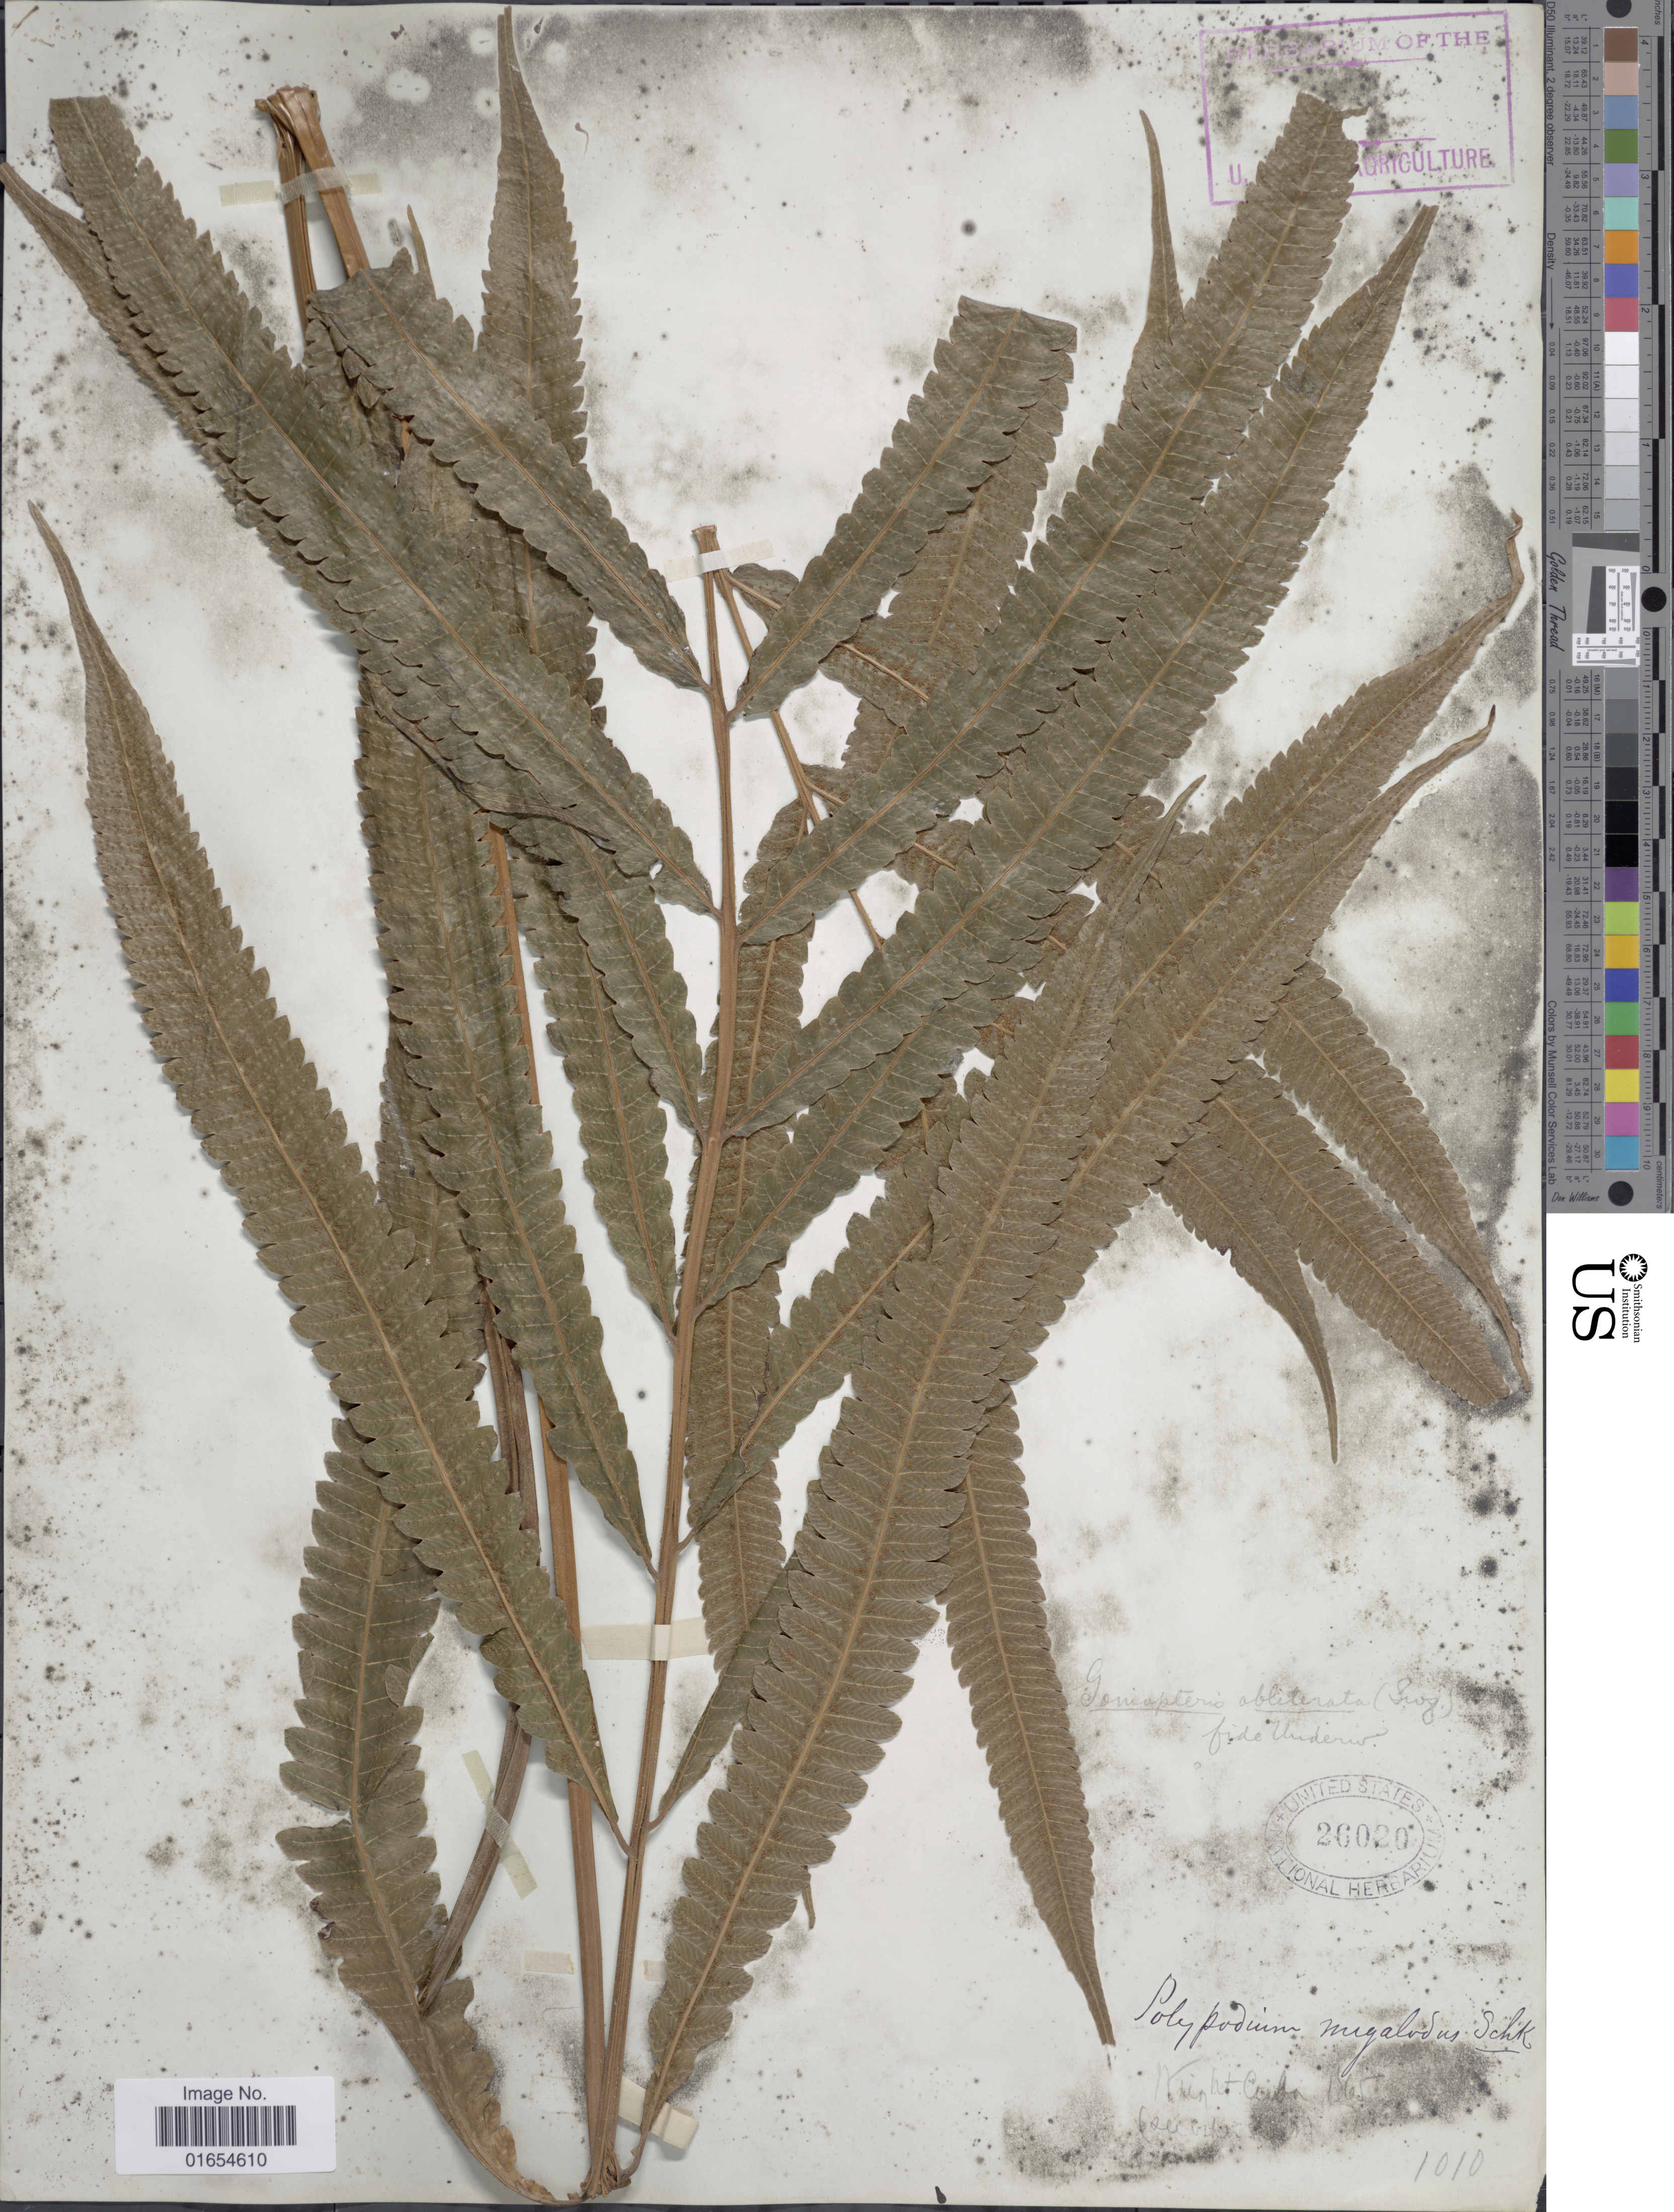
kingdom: Plantae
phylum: Tracheophyta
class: Polypodiopsida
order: Polypodiales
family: Thelypteridaceae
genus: Goniopteris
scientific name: Goniopteris obliterata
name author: (Sw.) C. Presl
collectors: Wright, --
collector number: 1010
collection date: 1865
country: Cuba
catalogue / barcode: US 26020